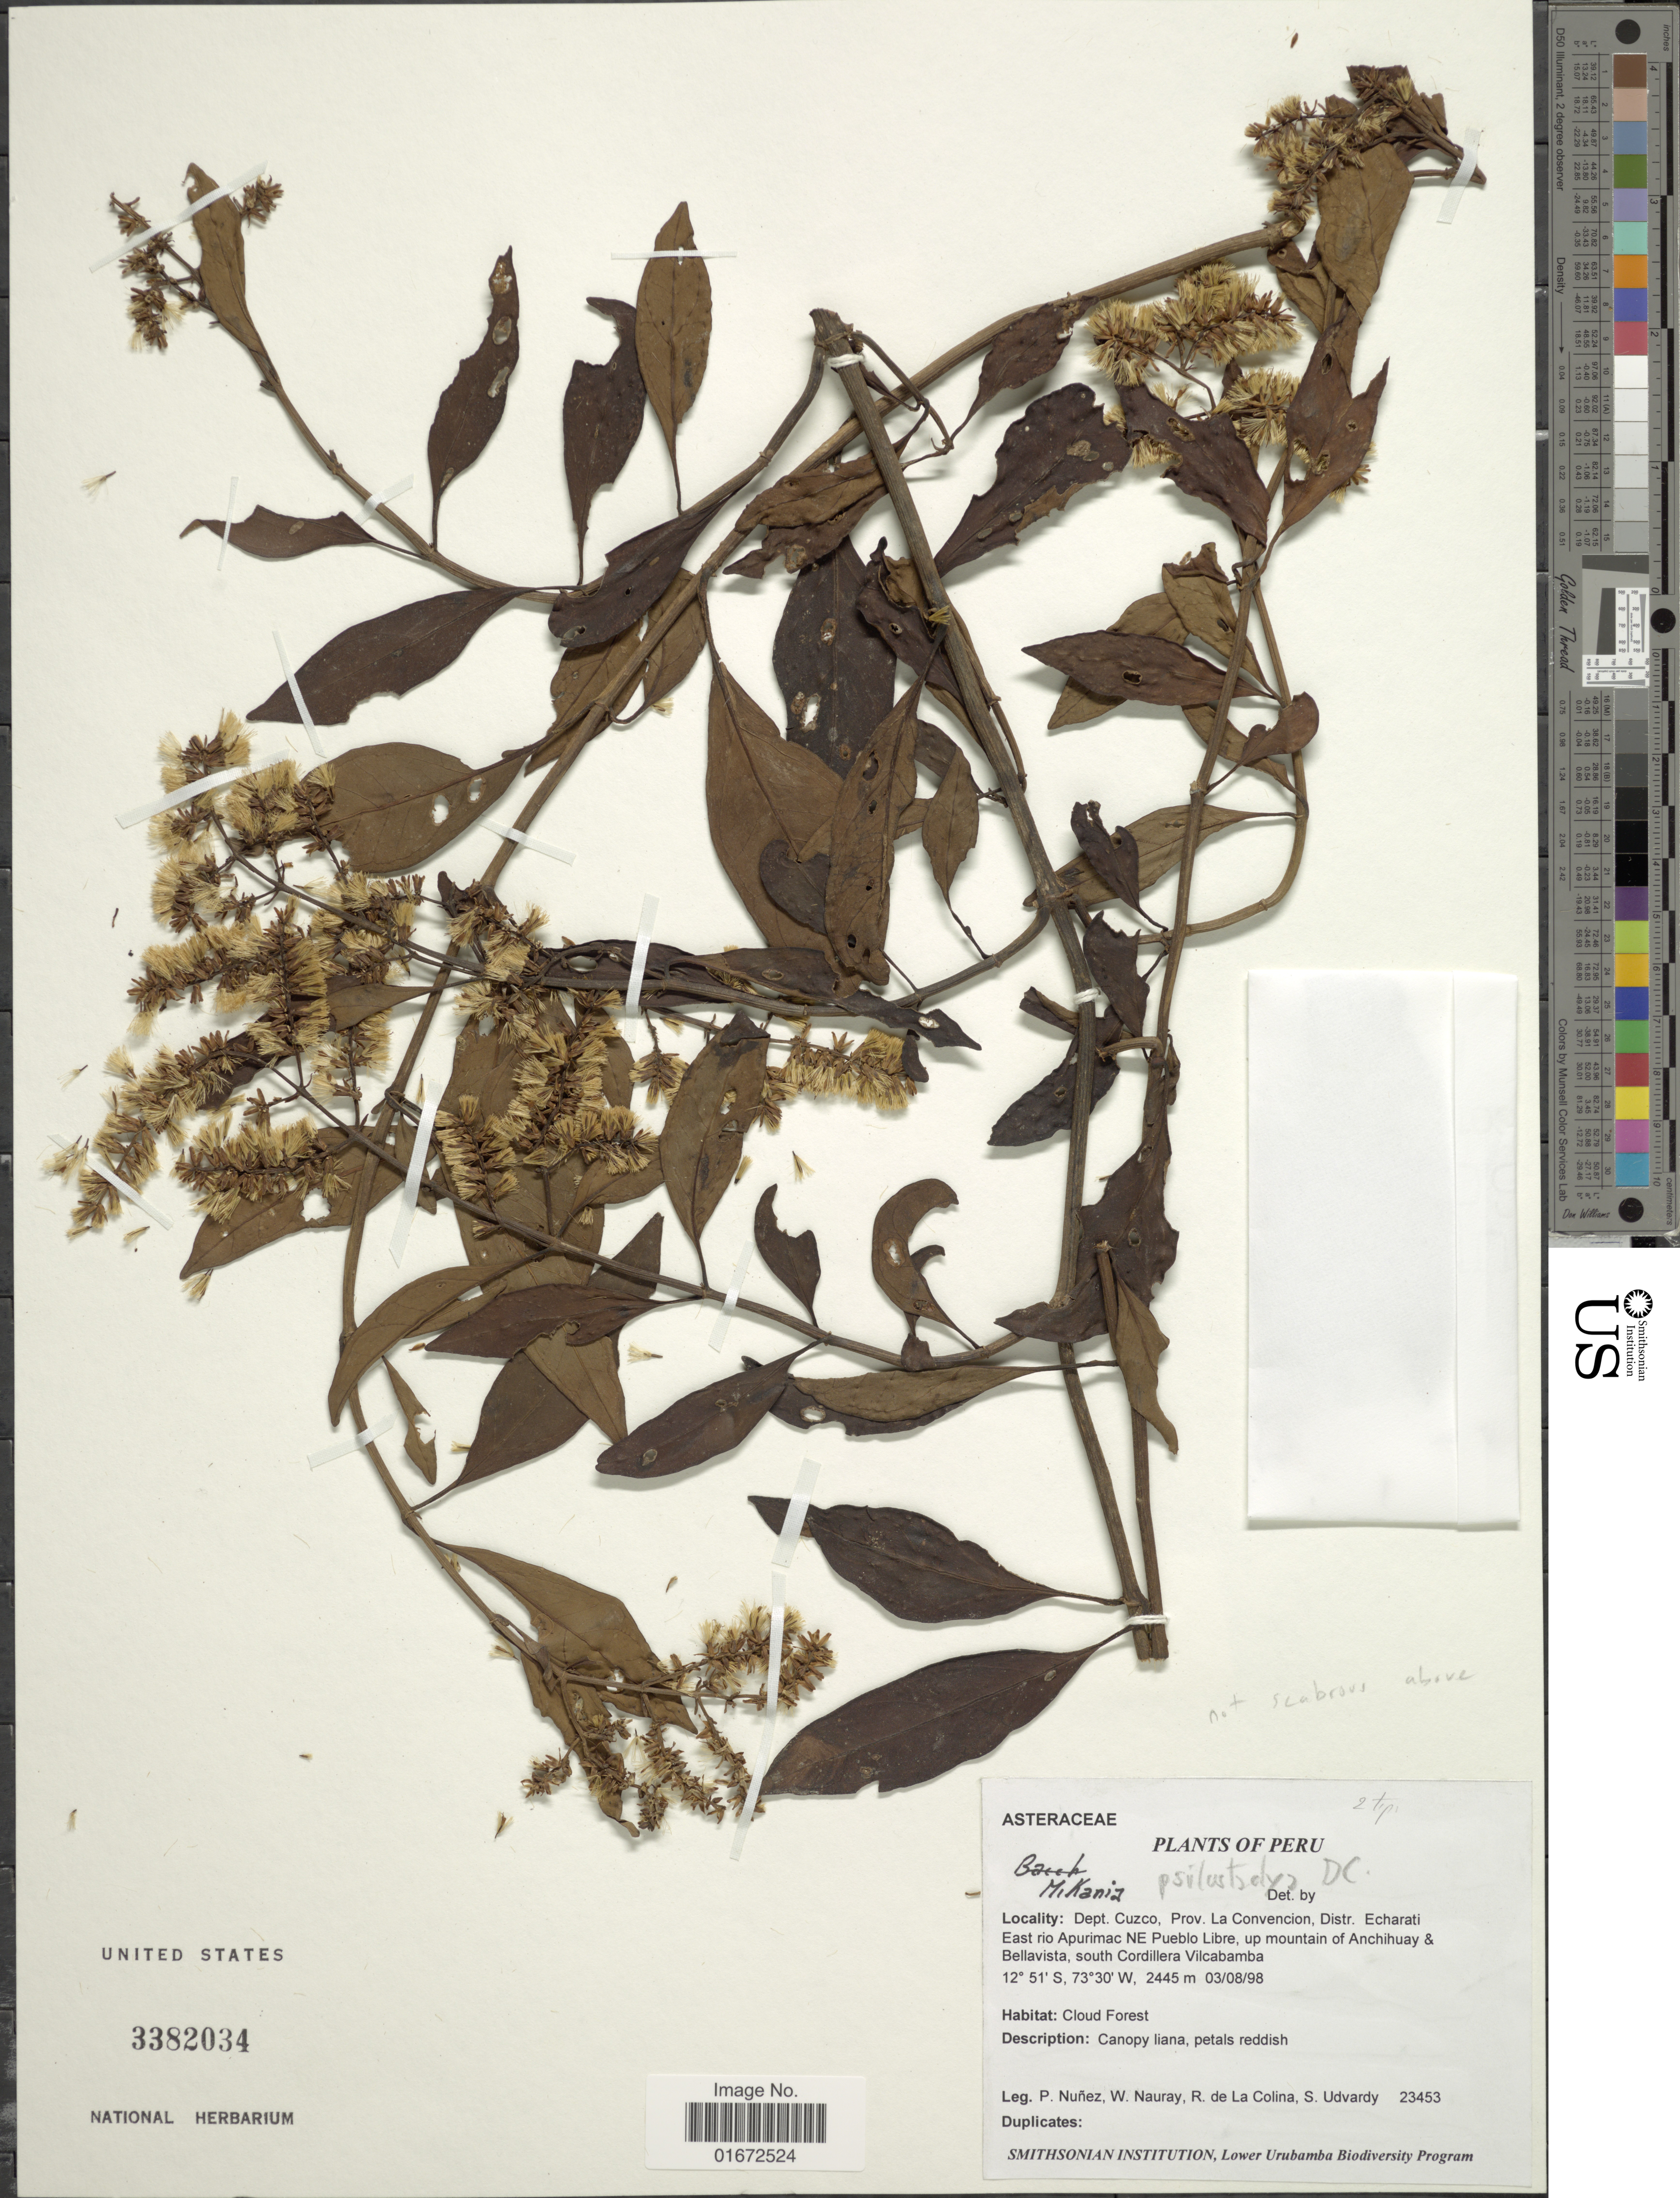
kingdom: Plantae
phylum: Tracheophyta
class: Magnoliopsida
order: Asterales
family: Asteraceae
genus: Mikania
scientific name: Mikania psilostachya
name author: DC.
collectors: P. Nuñez V., W. Nauray, R. Colina & S. Udvardy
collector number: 23453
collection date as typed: Transcribed d/m/y: 3/8/98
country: Peru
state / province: Cusco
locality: Dept. Cuzco, Prov. La Convencion, Distr. Echarati. East rio Apurimac NE Pueblo Libre, up mountain of Anchichuay & Bellavista, south Cordillera Vilcabamba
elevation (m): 2445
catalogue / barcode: US 3382034